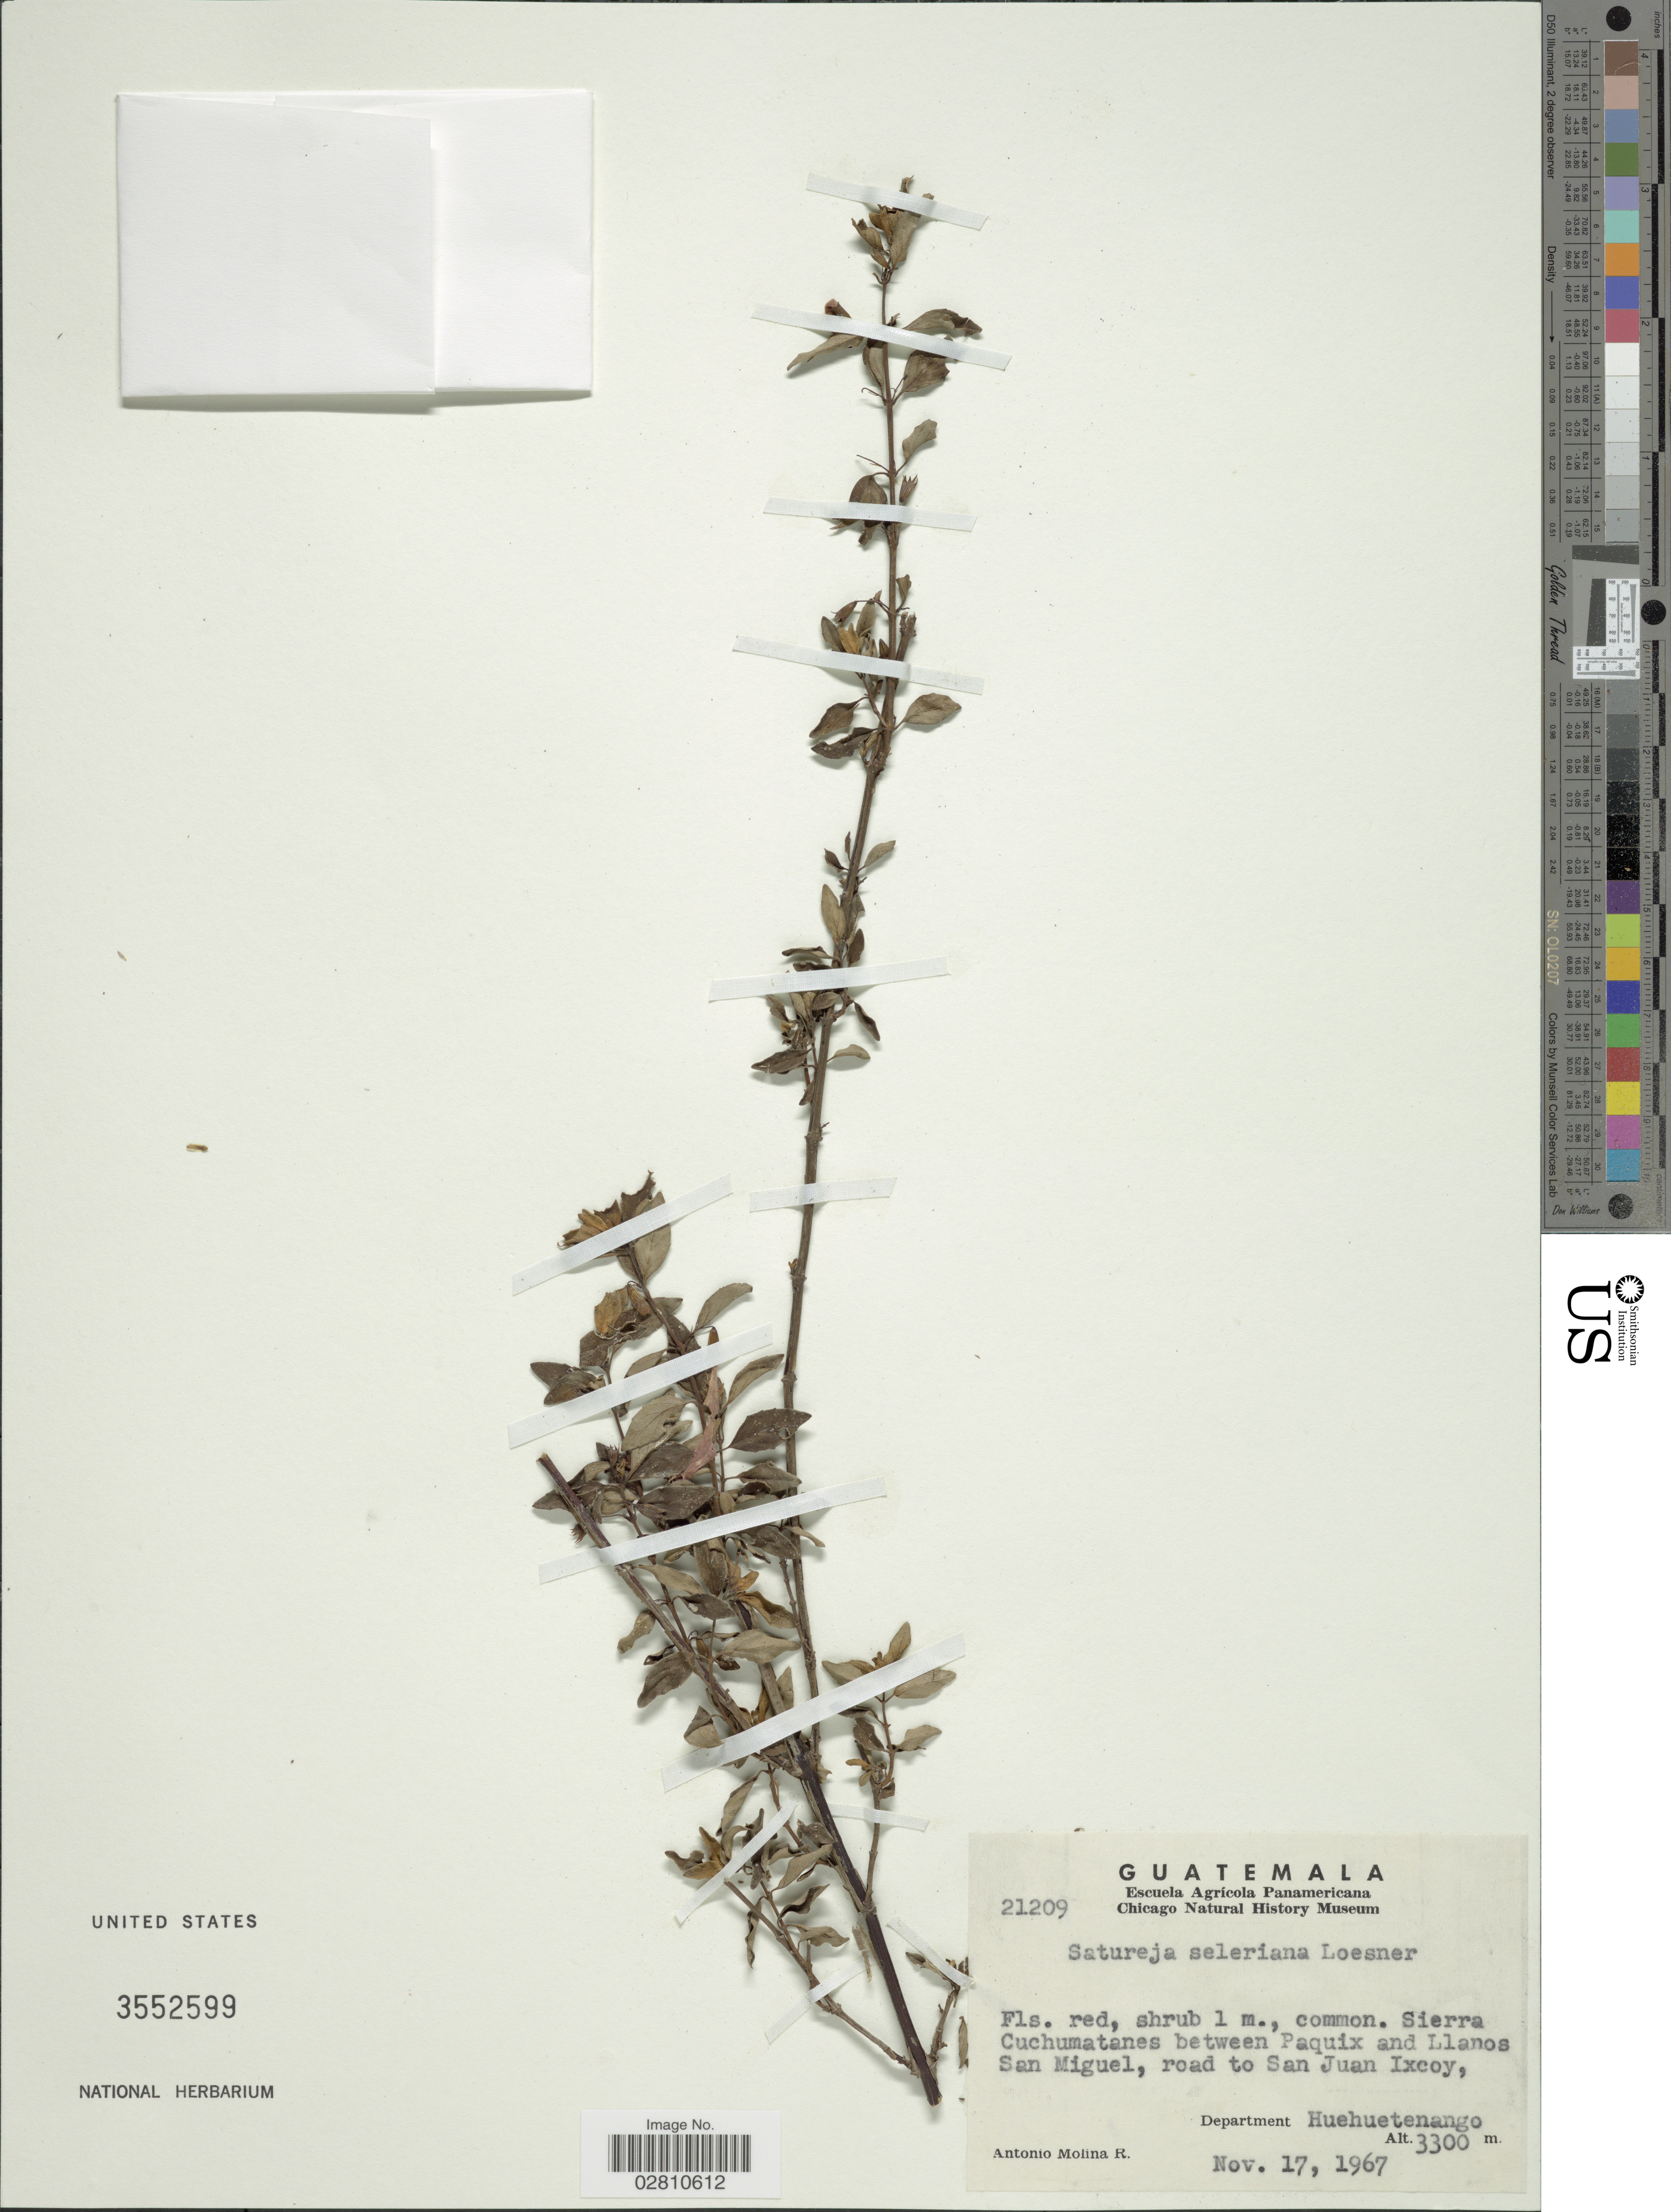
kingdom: Plantae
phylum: Tracheophyta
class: Magnoliopsida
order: Lamiales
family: Lamiaceae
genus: Clinopodium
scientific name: Clinopodium selerianum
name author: (Loes.) Govaerts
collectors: A. Molina R.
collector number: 21209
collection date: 1967-11-17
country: Guatemala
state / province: Huehuetenango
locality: Sierra Cuchumatanes between Paquix and Llanos San Miguel, road to San Juan Ixcoy, Department Huehuetenango.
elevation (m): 3300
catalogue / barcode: US 3552599